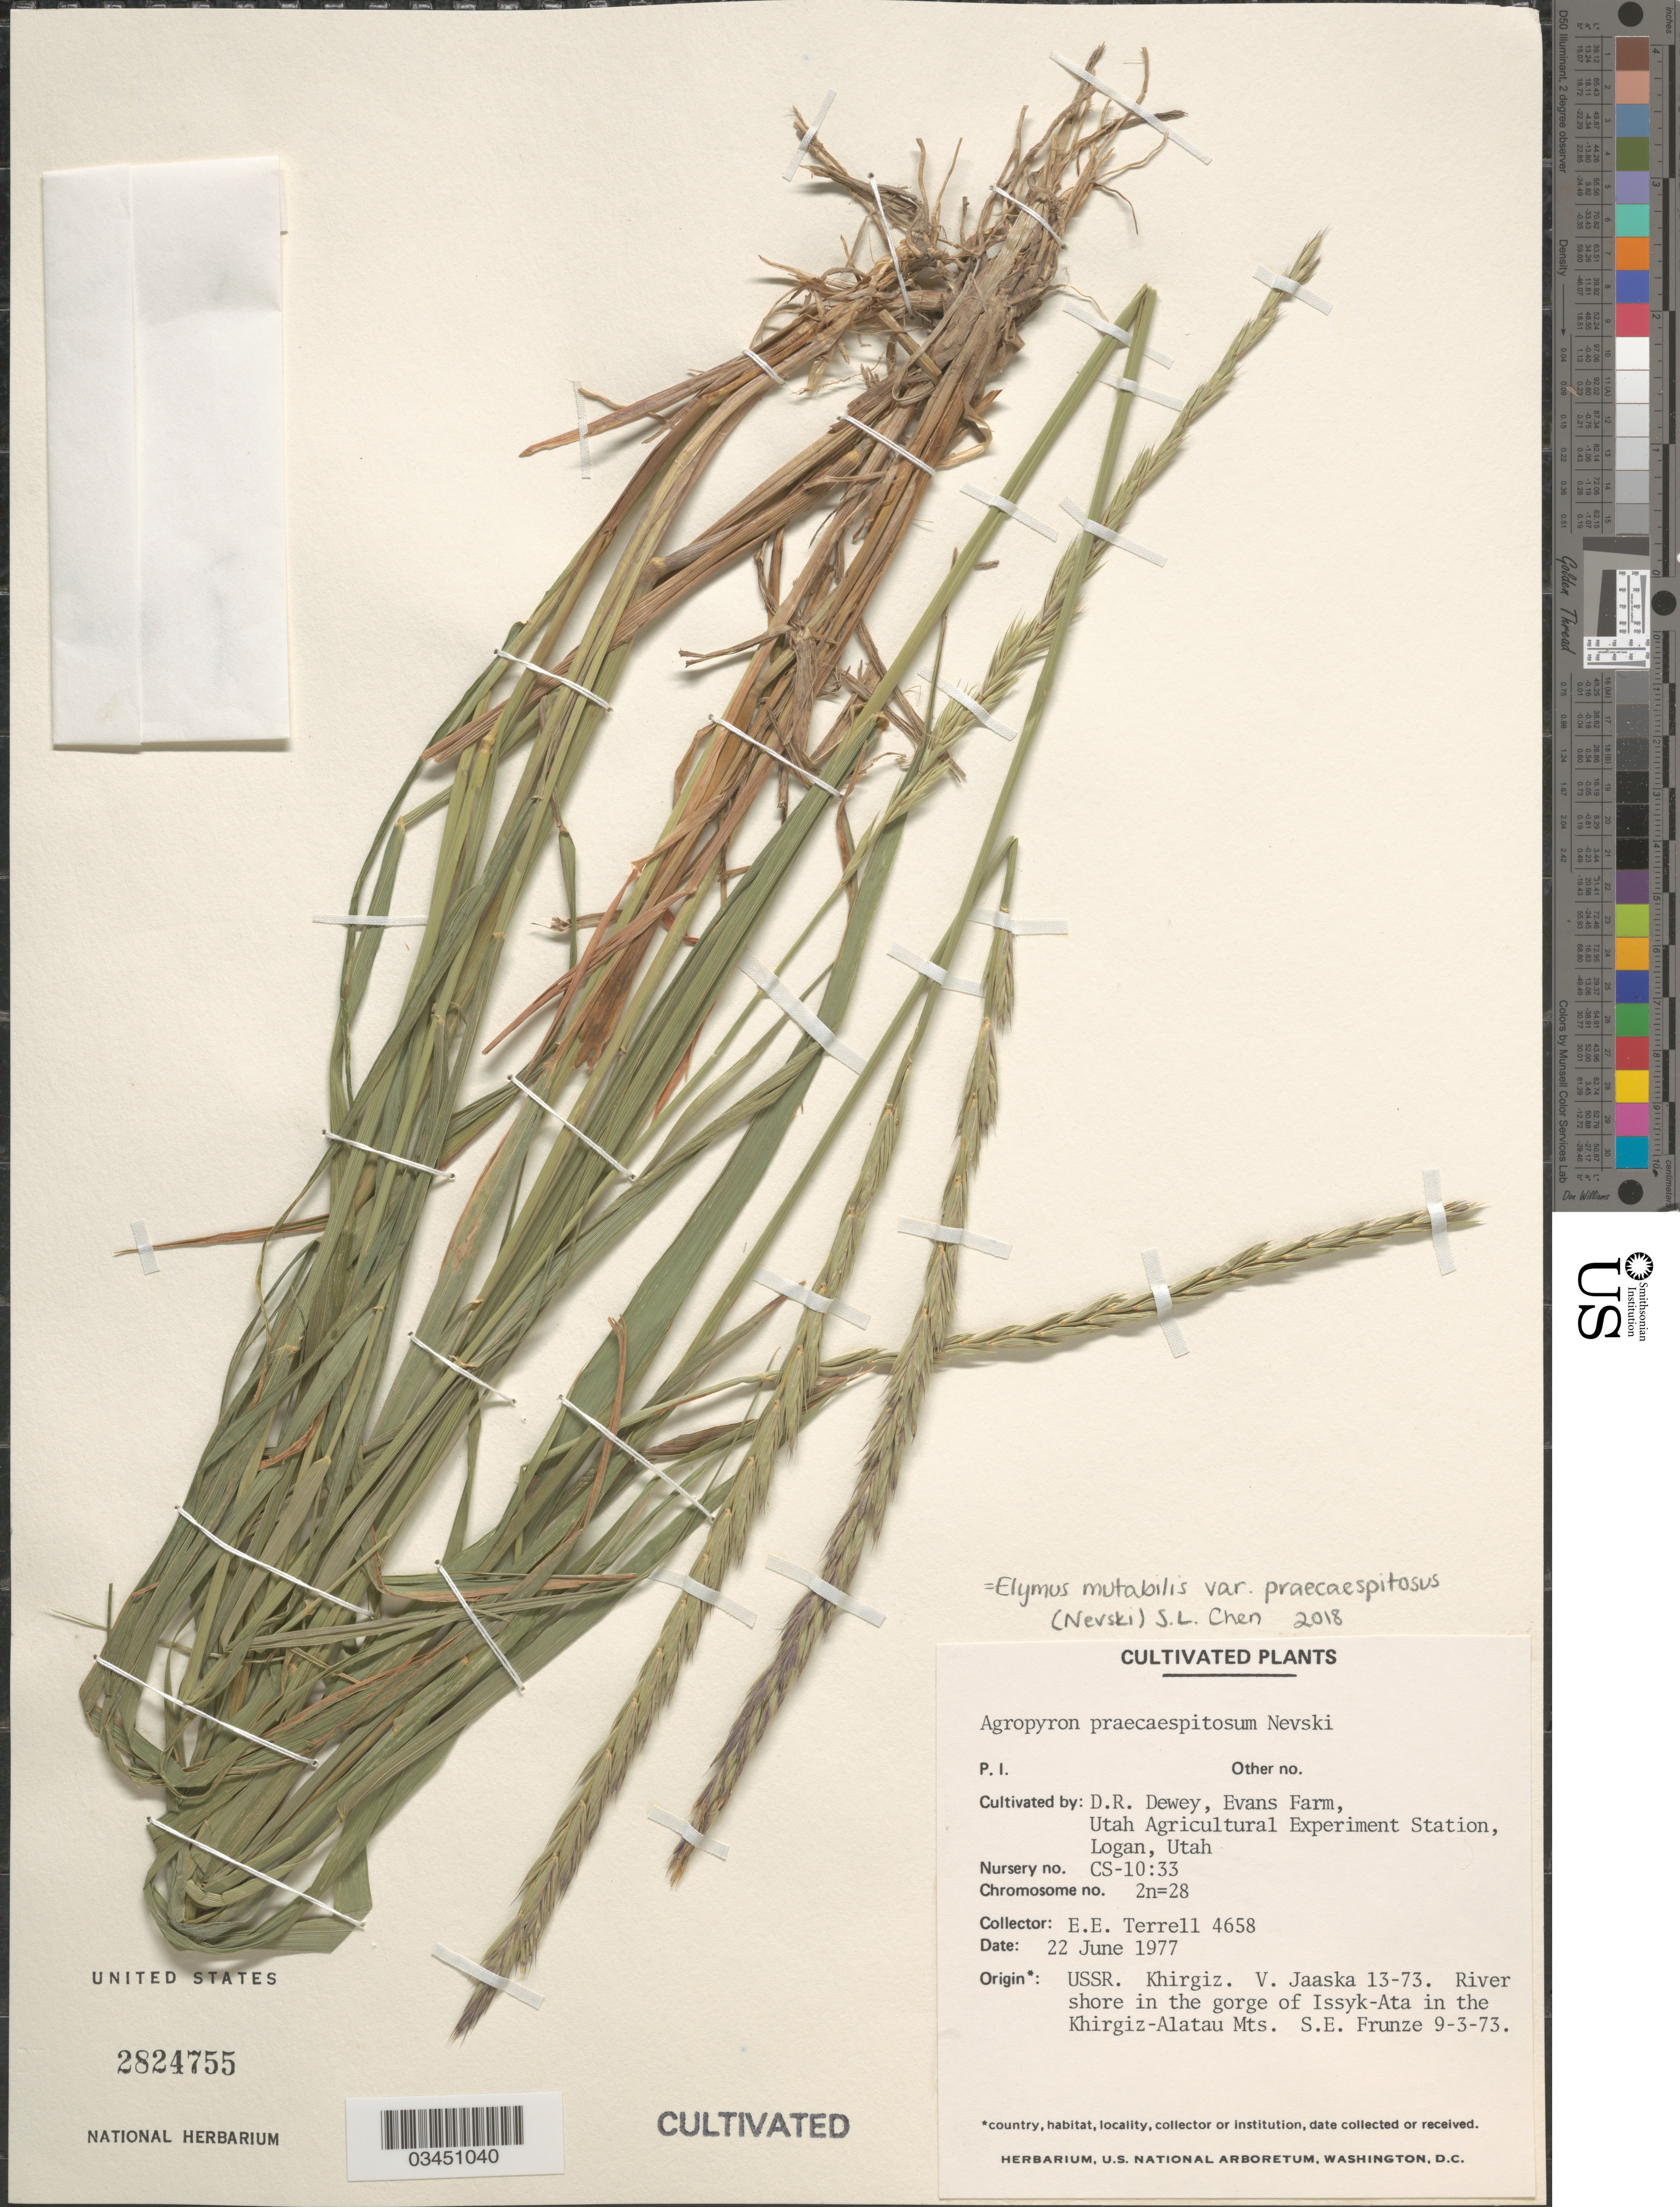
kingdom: Plantae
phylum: Tracheophyta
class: Liliopsida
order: Poales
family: Poaceae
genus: Elymus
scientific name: Elymus mutabilis var. praecaespitosus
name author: (Nevski) S.L. Chen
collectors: D. Dewey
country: United States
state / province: Utah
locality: Evans Farm, Utah Agricultural Experiment Station, Logan. Nursery no. CS-10:33.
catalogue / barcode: US 2824755